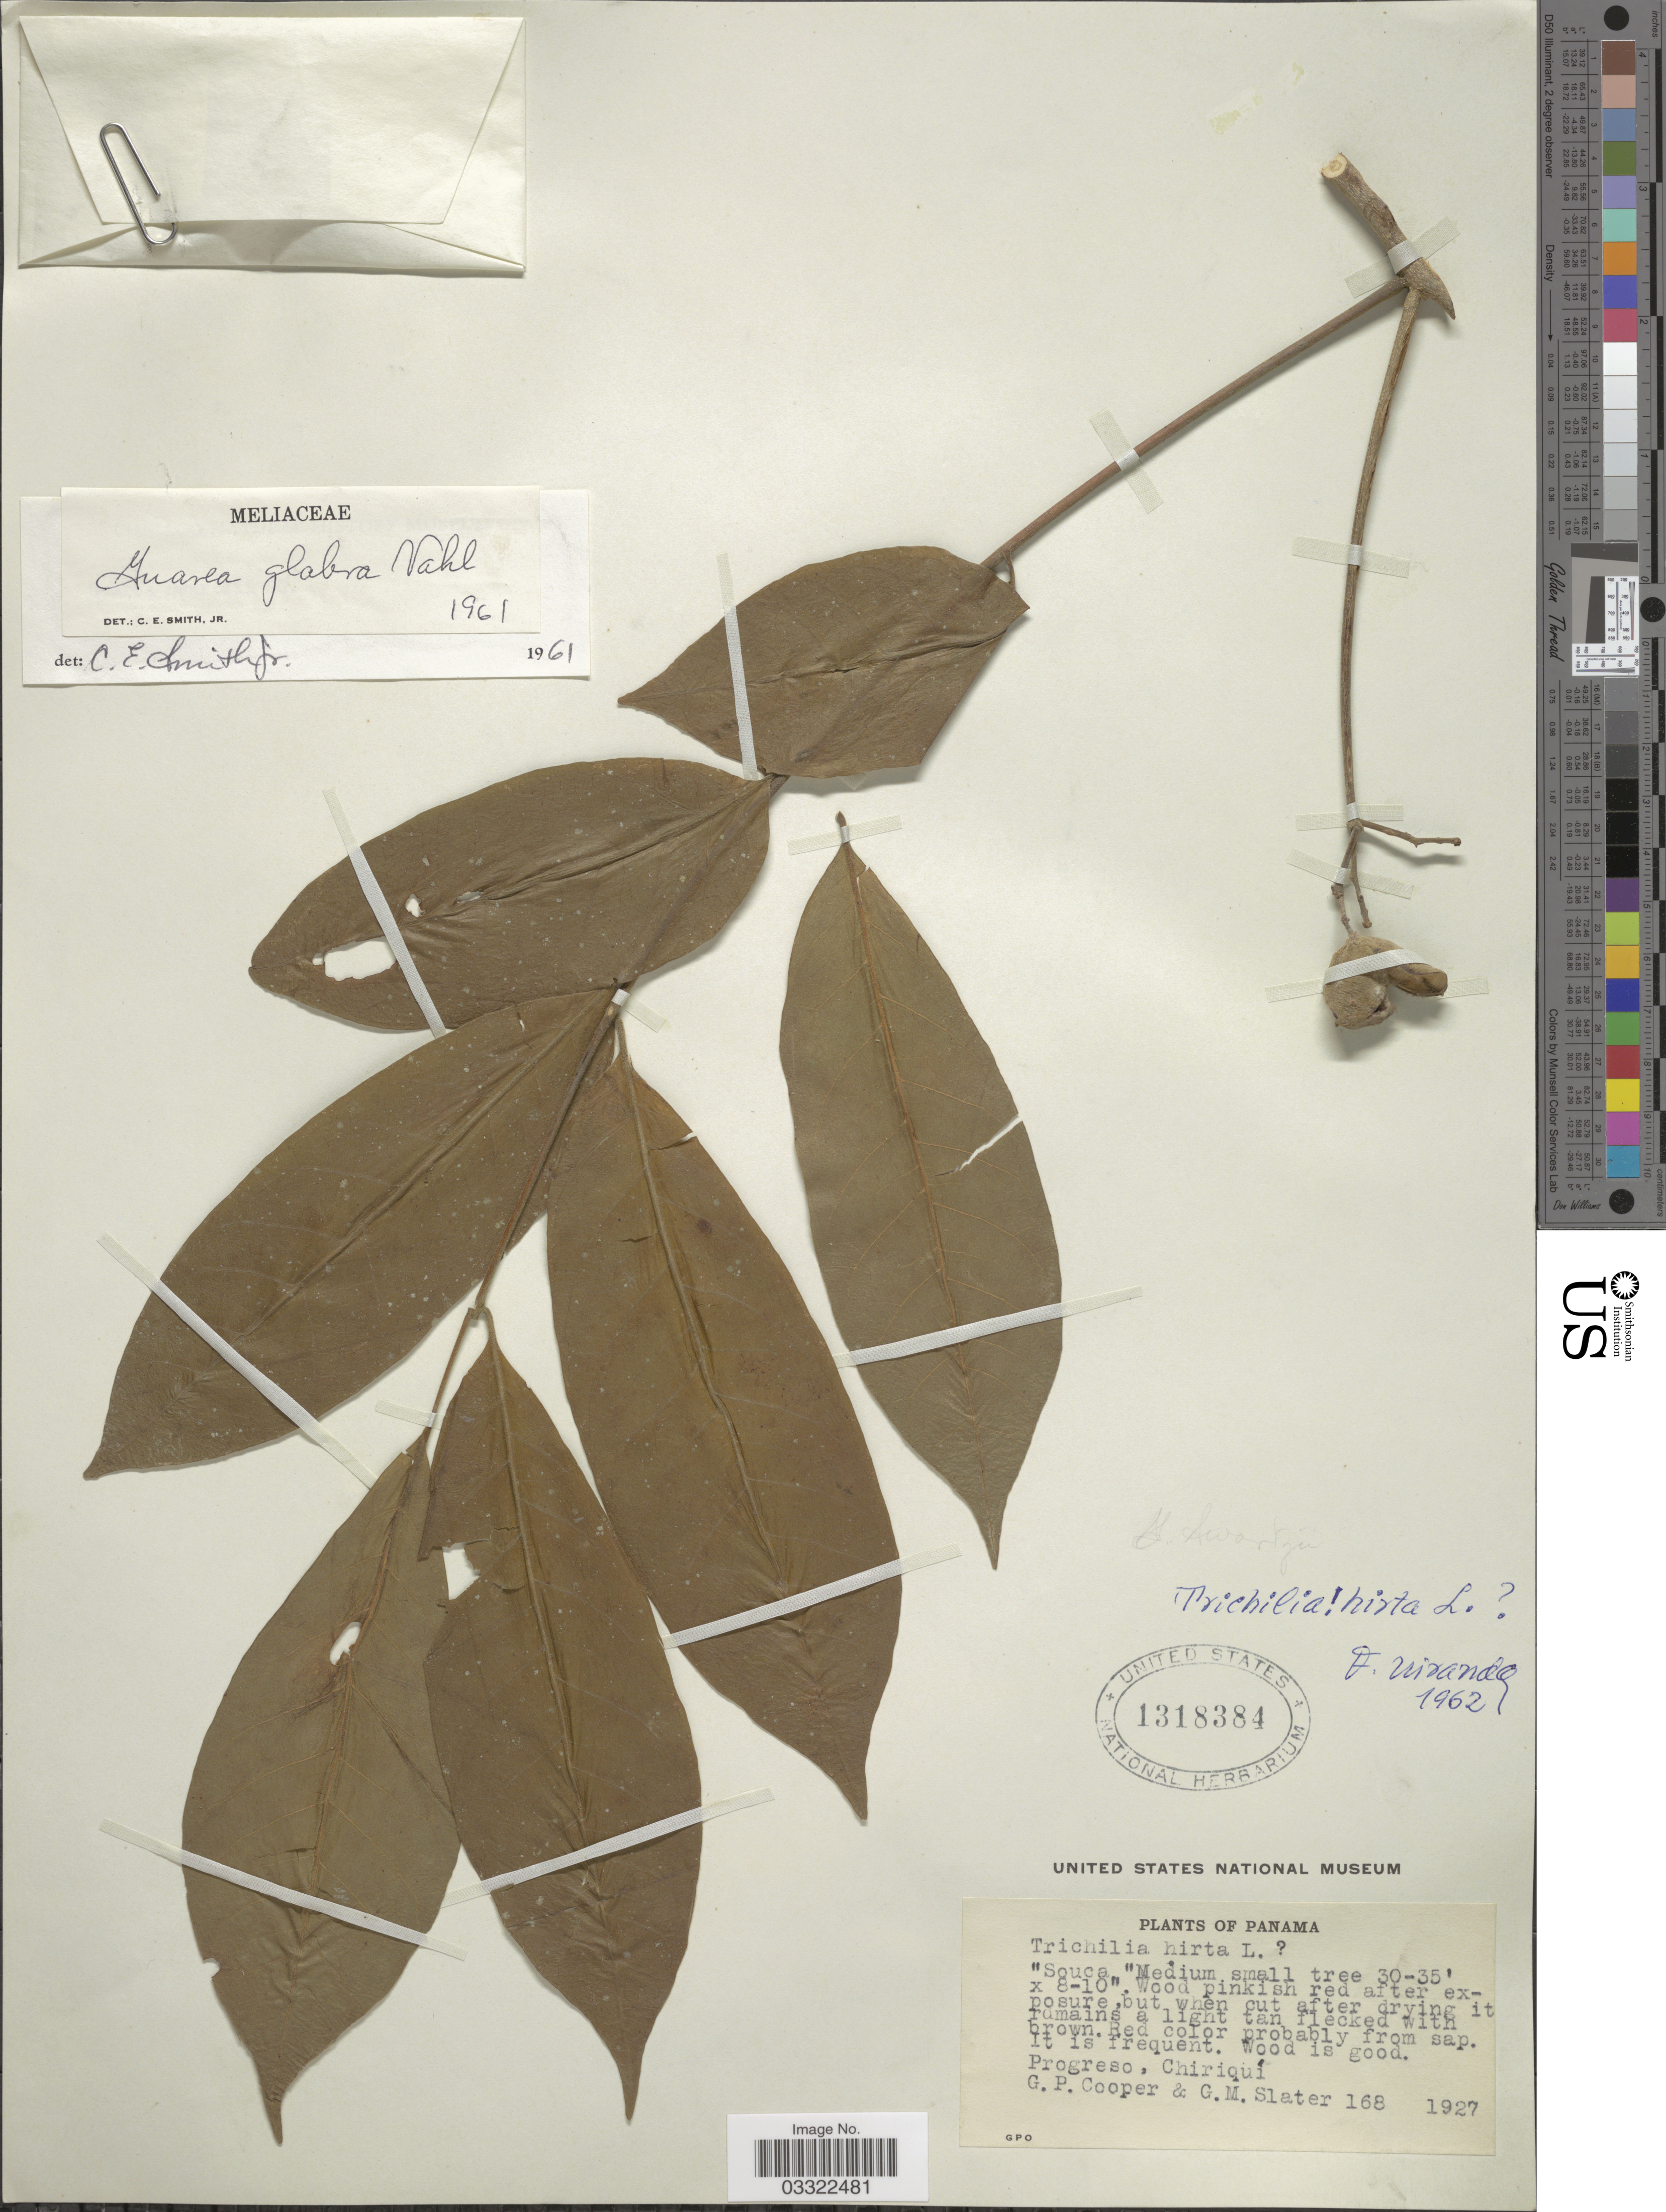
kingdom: Plantae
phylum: Tracheophyta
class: Magnoliopsida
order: Sapindales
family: Meliaceae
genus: Trichilia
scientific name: Trichilia hirta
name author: L.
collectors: G. Cooper & G. Slater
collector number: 168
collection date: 1927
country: Panama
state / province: Chiriqui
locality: Progreso.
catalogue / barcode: US 1318384